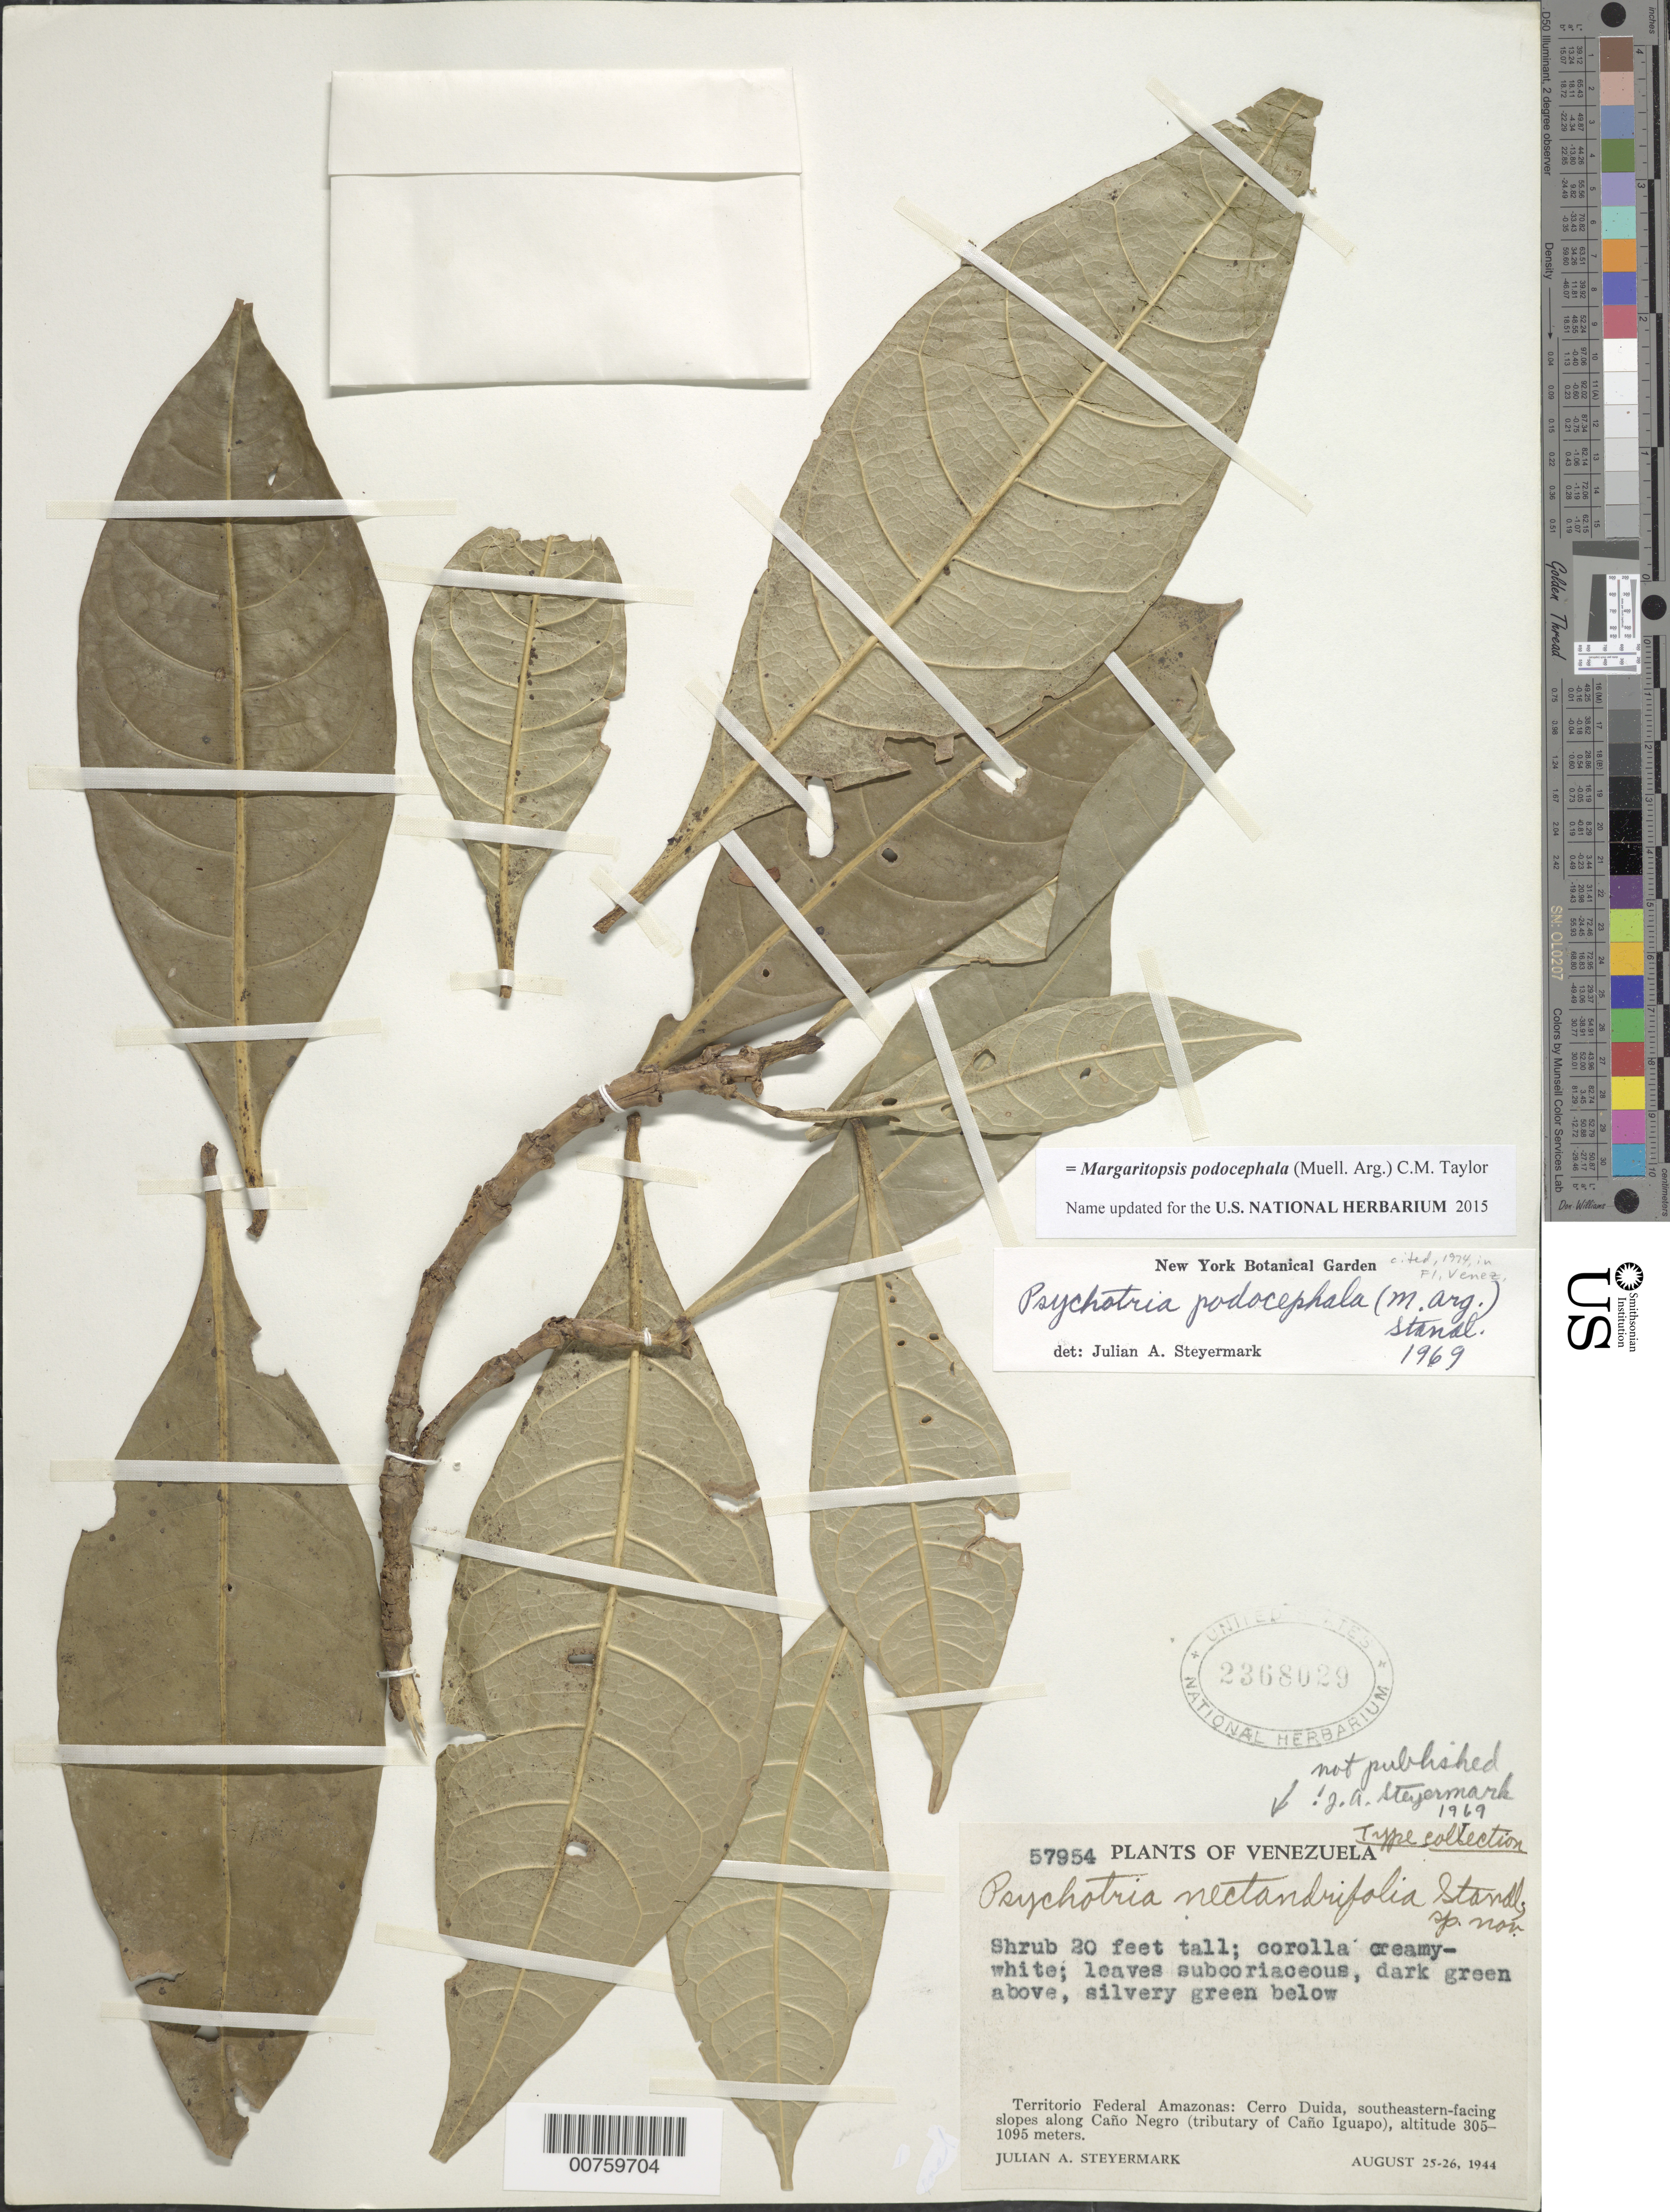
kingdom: Plantae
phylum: Tracheophyta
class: Magnoliopsida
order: Gentianales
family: Rubiaceae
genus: Psychotria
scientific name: Psychotria podocephala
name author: (Müll. Arg.) Standl.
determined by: Steyermark, Julian A., (VEN)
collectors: J. Steyermark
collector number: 57954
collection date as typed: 25-Aug-44 to 26-Aug-44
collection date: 1944-08-25/1944-08-26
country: Venezuela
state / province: Amazonas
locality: Cerro Duida, southeastern-facing slopes along Caño Negro (tributary of Caño Iguapo)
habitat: Southeastern-facing slopes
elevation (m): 305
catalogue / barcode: US 2368029